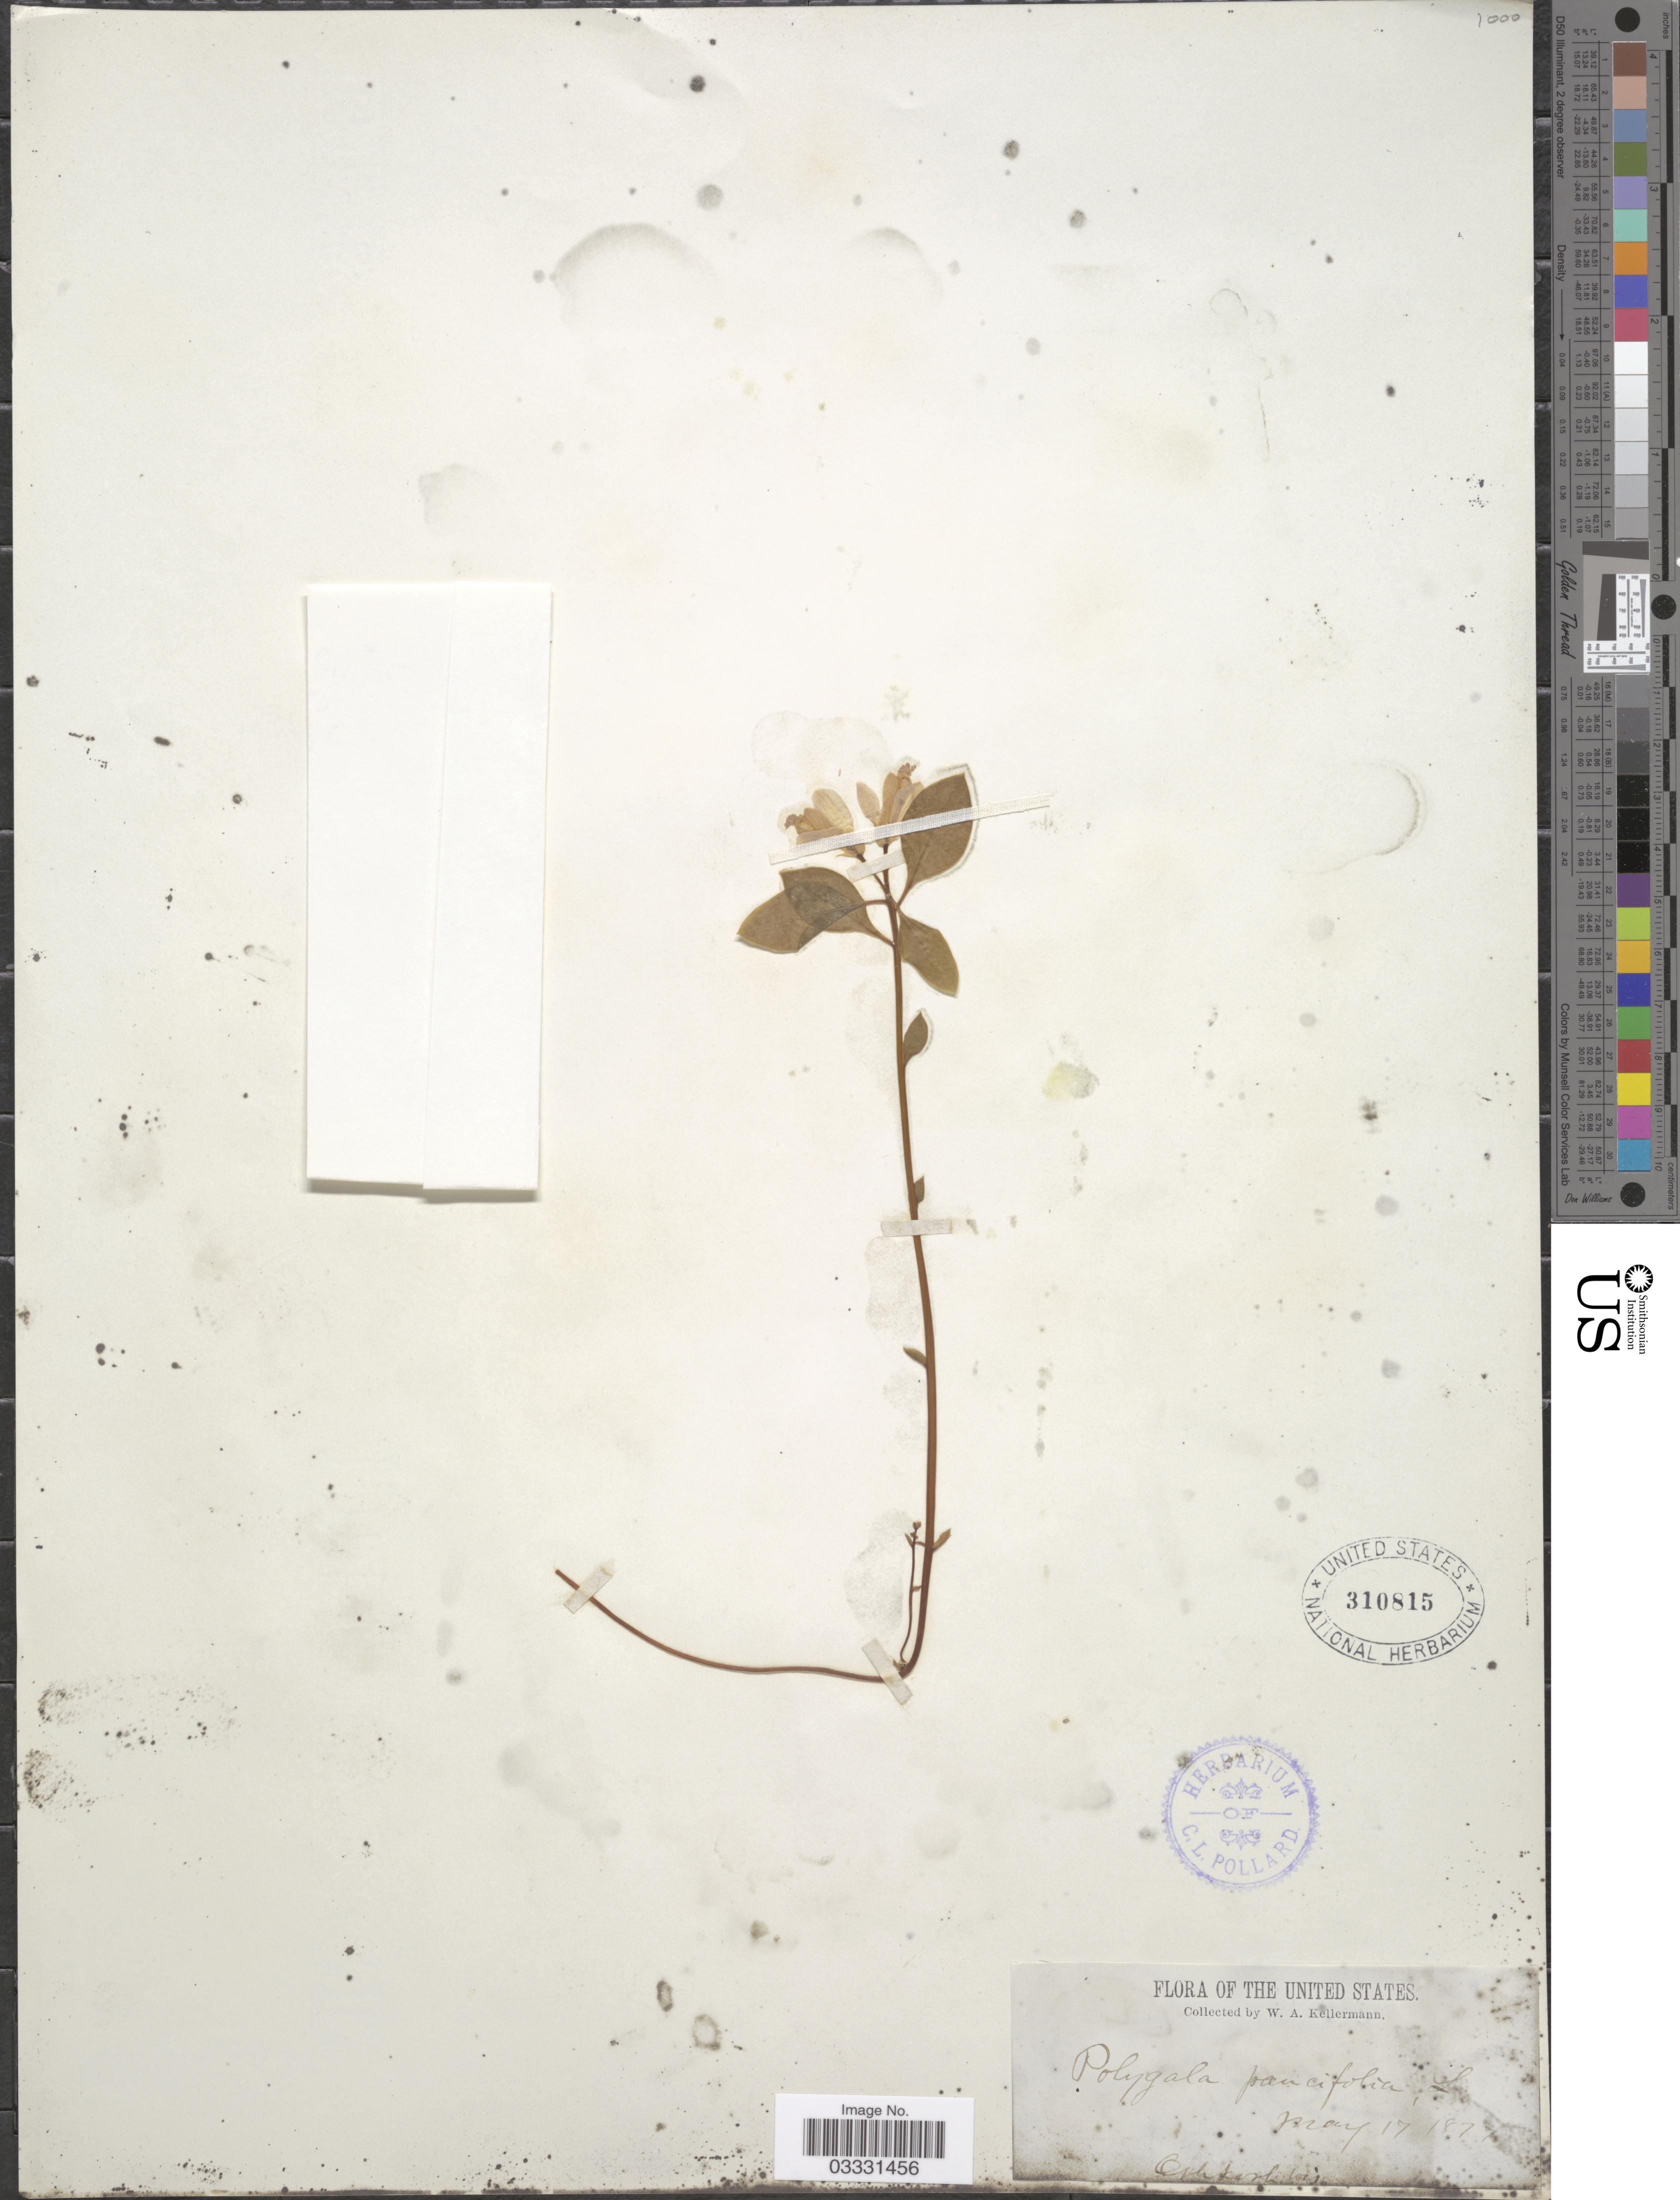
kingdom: Plantae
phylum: Tracheophyta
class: Magnoliopsida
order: Fabales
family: Polygalaceae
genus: Polygaloides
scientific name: Polygaloides paucifolia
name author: (Willd.) J.R. Abbott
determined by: Strong, Mark T., (BOT), Smithsonian Institution - National Museum of Natural History (UNITED STATES)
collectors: W. A. Kellermann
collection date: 1877-05-17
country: United States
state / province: Wisconsin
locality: Oshkosh.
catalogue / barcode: US 310815